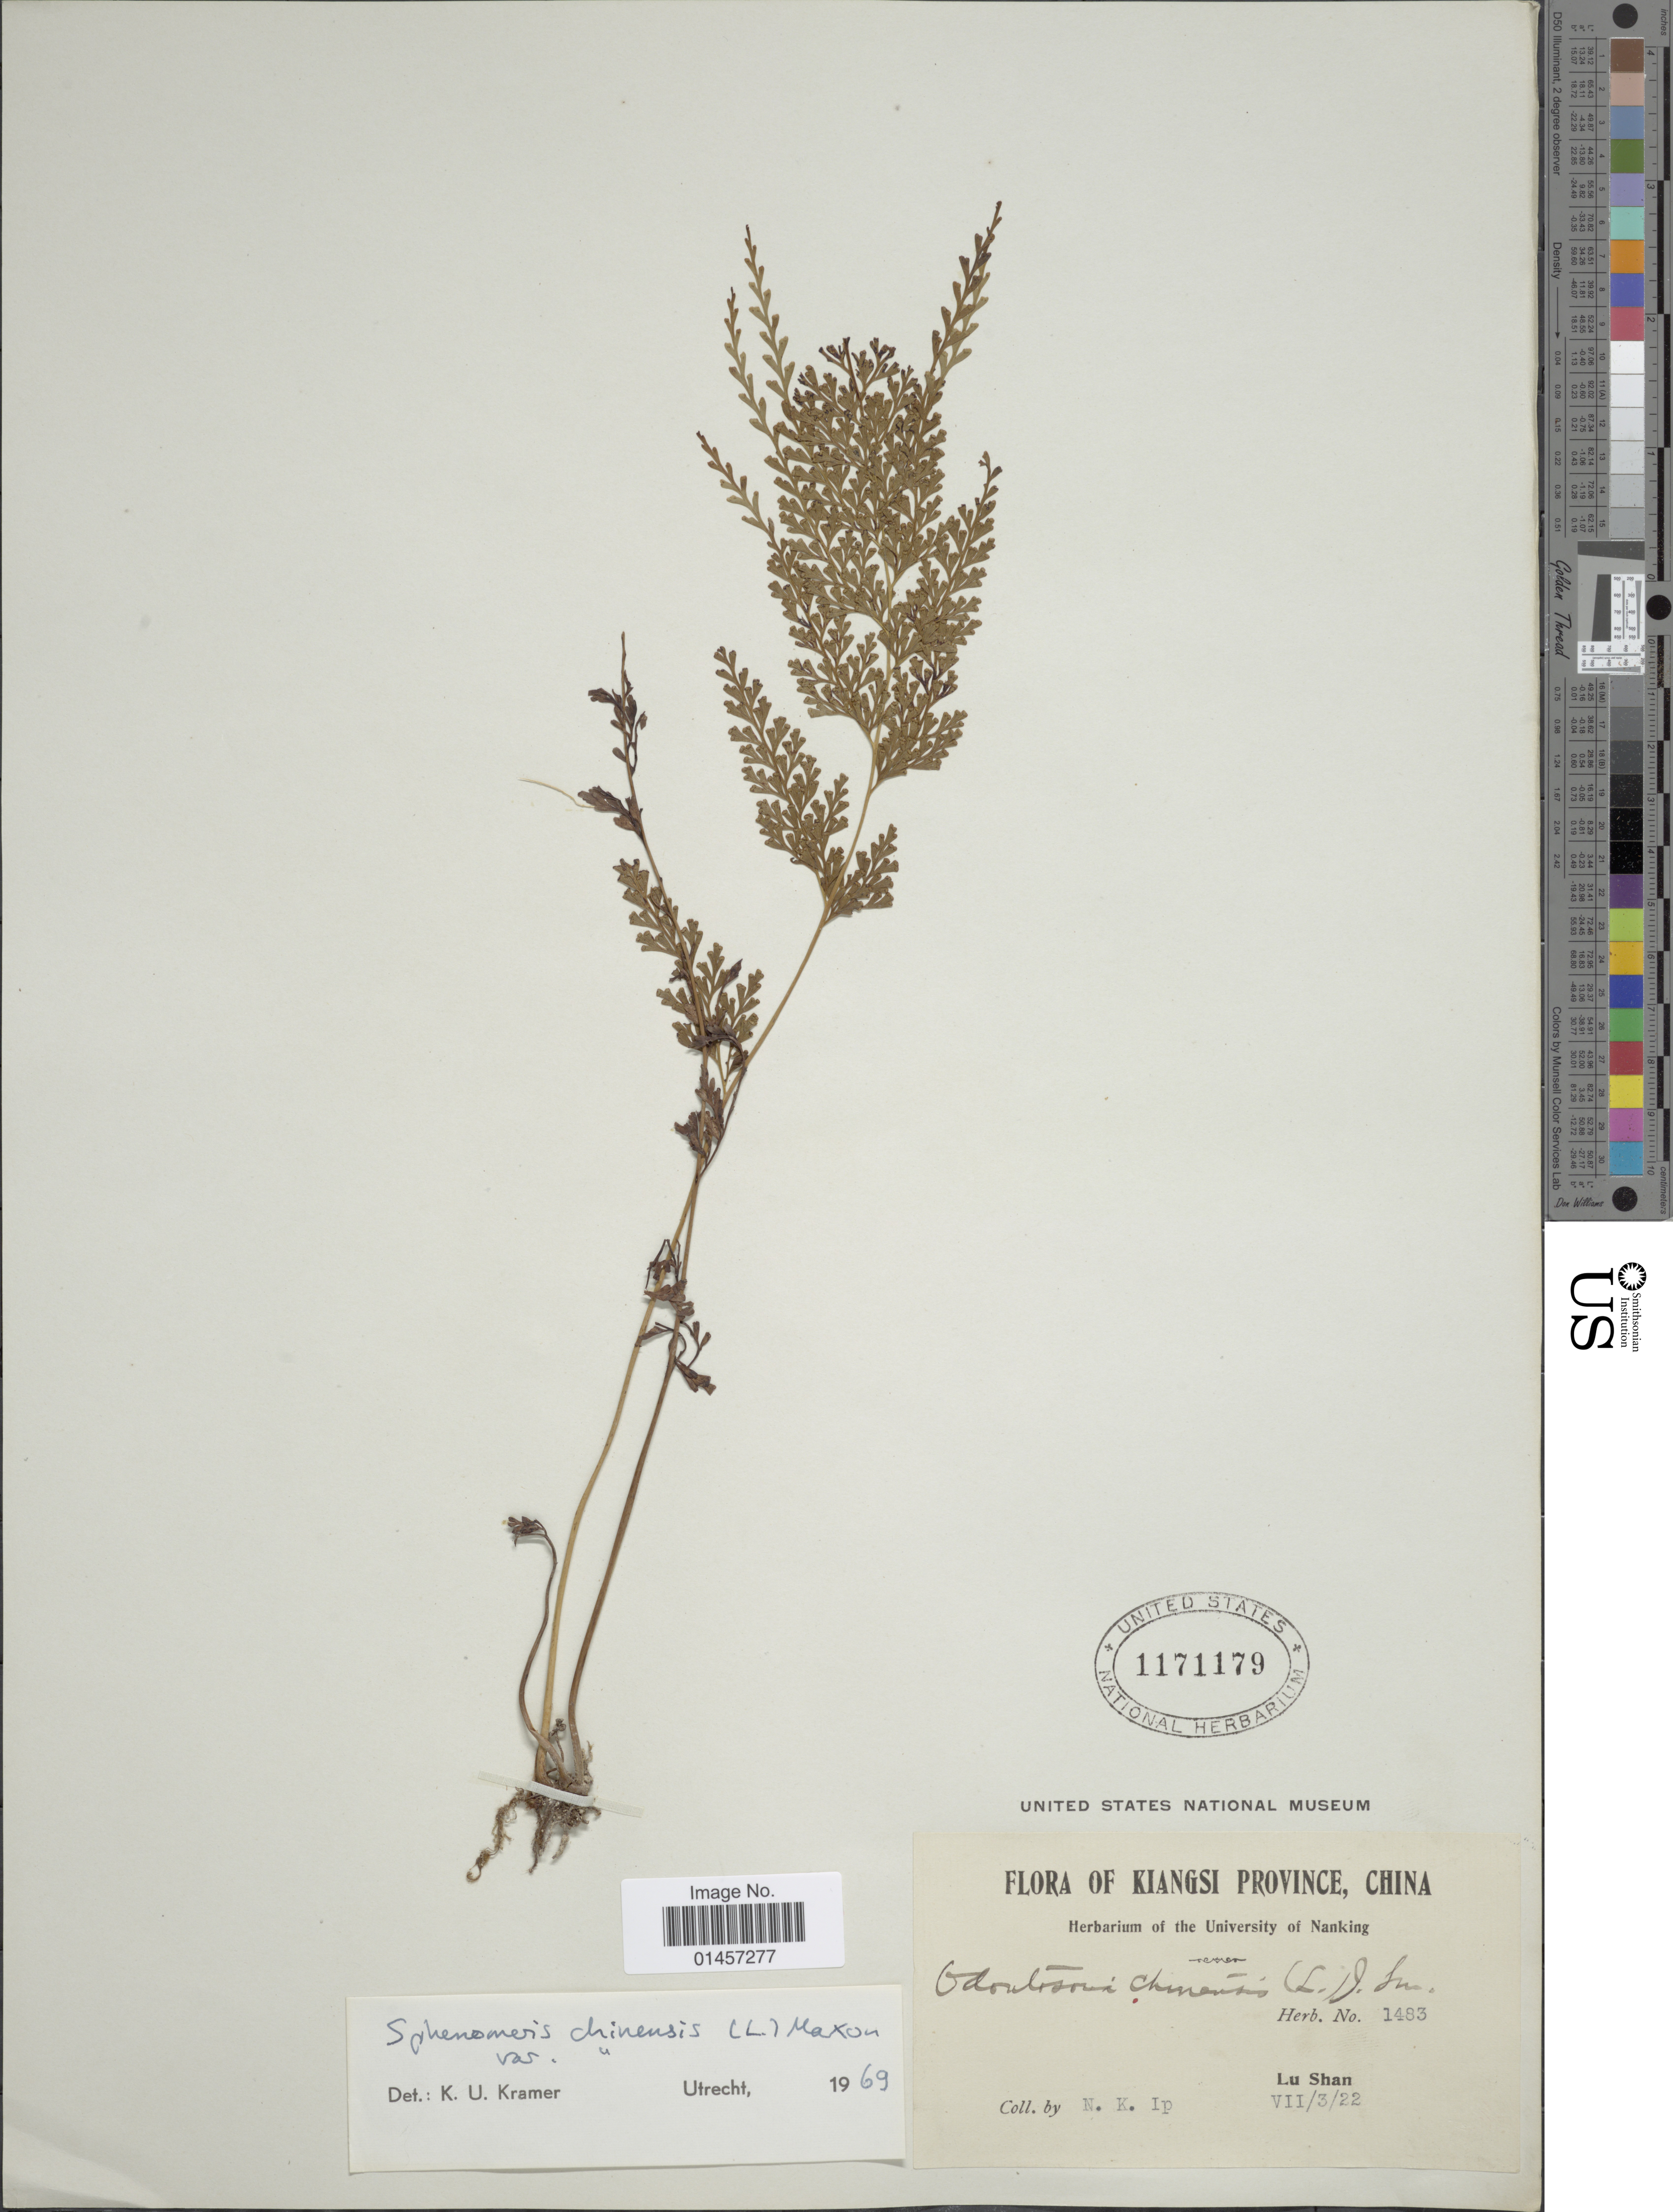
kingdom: Plantae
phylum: Tracheophyta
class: Polypodiopsida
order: Polypodiales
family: Lindsaeaceae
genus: Sphenomeris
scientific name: Sphenomeris chinensis var. chinensis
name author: (L.) Maxon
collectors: N. Ip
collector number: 1483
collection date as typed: Transcribed d/m/y: 3/7/22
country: China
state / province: Jiangxi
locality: Kiangsi province, China, Lu Shan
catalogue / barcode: US 1171179